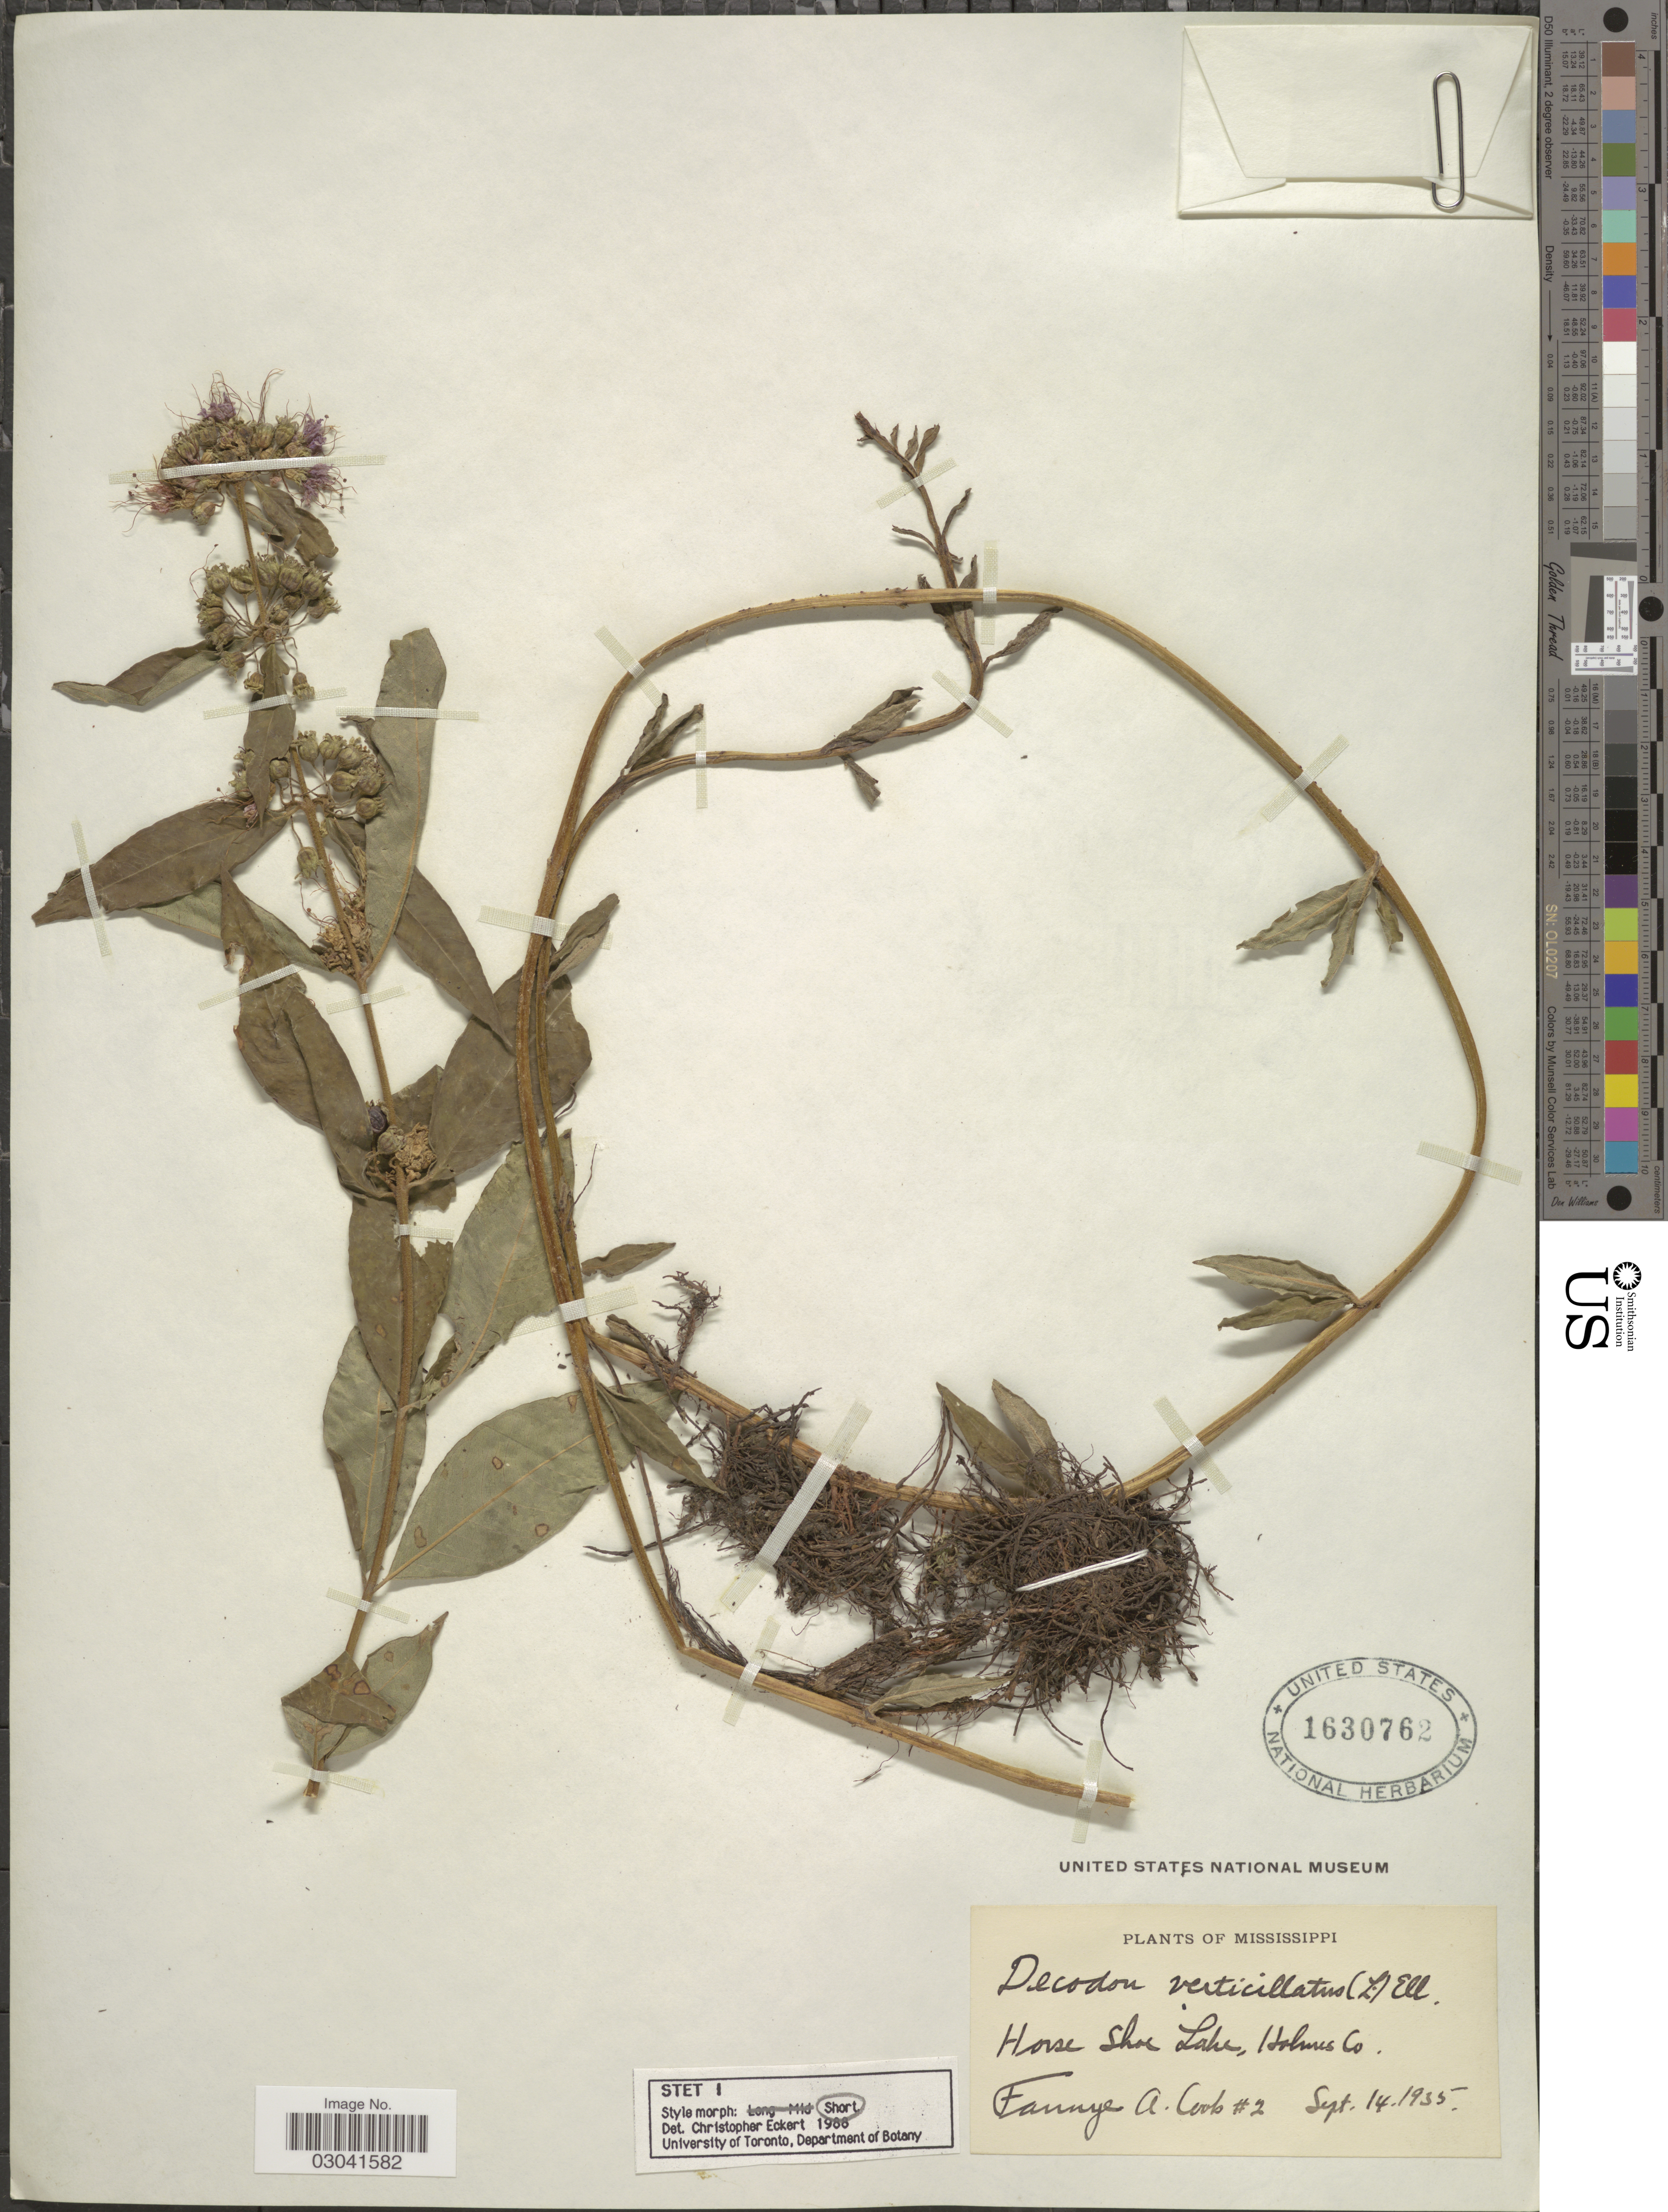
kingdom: Plantae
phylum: Tracheophyta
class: Magnoliopsida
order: Myrtales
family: Lythraceae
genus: Decodon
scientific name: Decodon verticillatus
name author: (L.) Elliott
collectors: F. Coob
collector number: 2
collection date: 1935-09-14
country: United States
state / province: Mississippi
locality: Horse Shoe Lake, Holmes Co.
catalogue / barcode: US 1630762